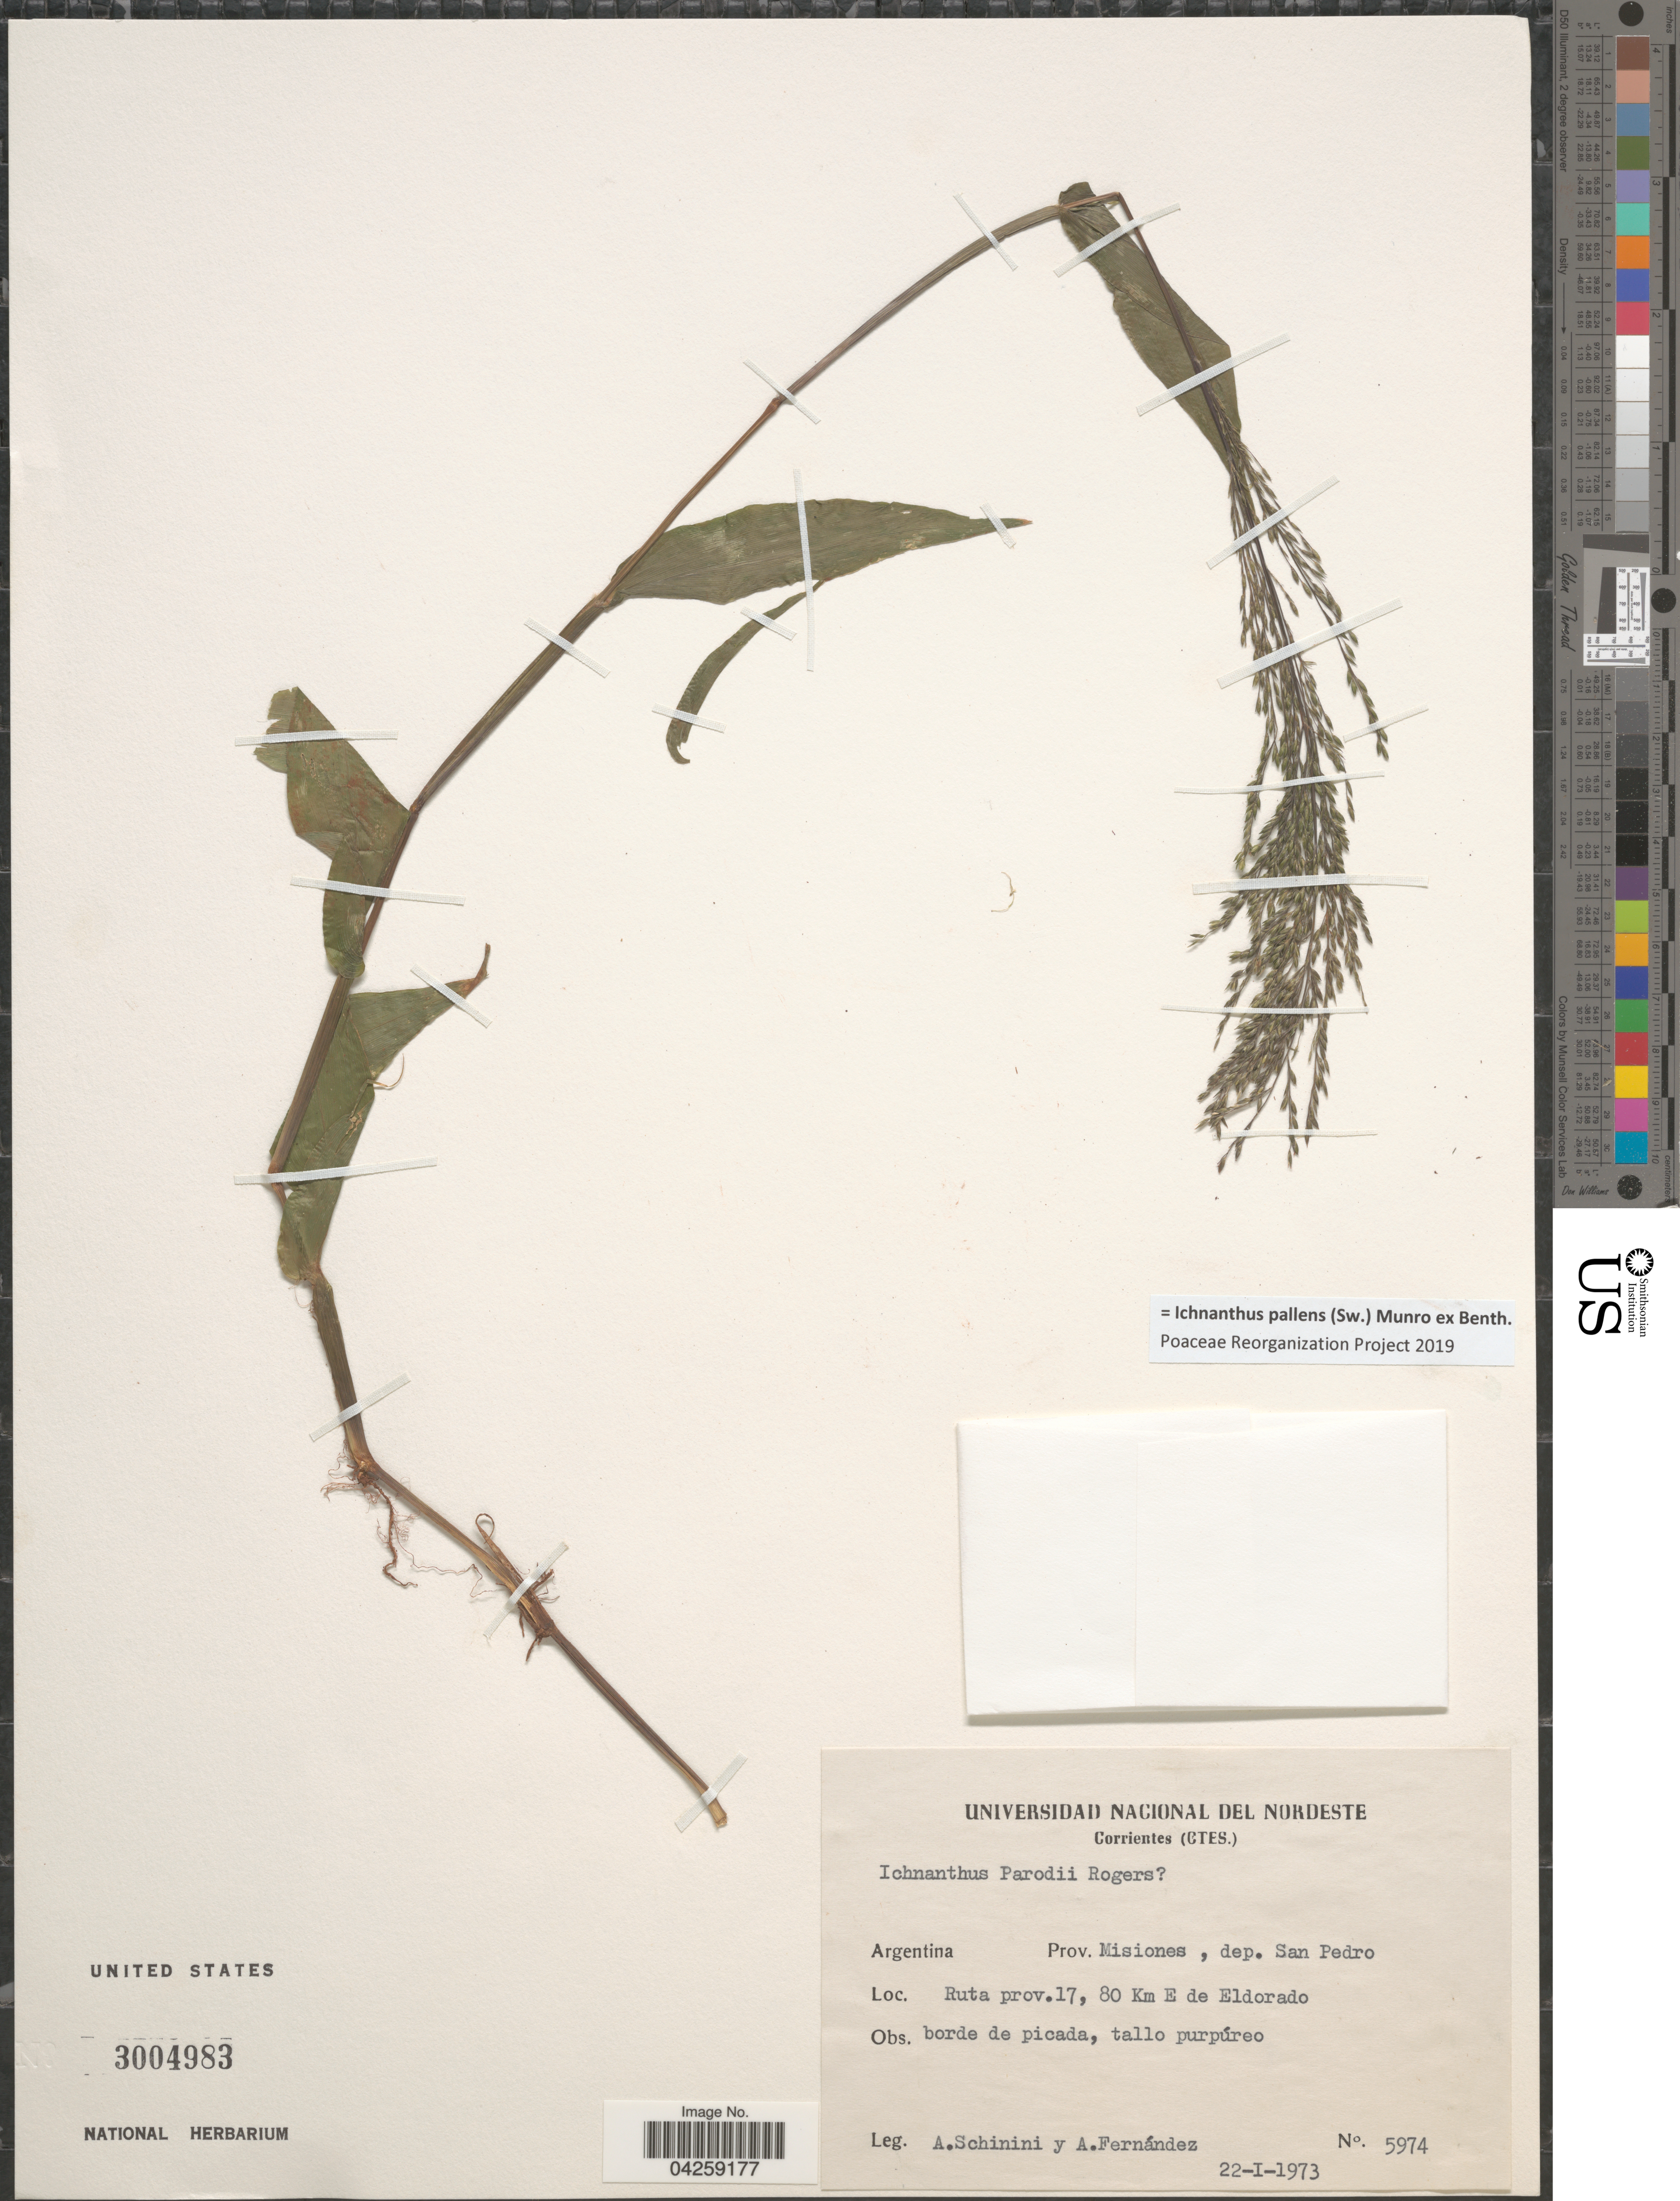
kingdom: Plantae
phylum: Tracheophyta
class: Liliopsida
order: Poales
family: Poaceae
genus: Ichnanthus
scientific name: Ichnanthus pallens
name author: (Sw.) Munro ex Benth.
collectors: A. Schinini & A. Fernández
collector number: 5974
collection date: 1973-01-22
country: Argentina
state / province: Misiones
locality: Dep. San Pedro. Ruta prov. 17, 80 Km E de Eldorado.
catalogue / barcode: US 3004983